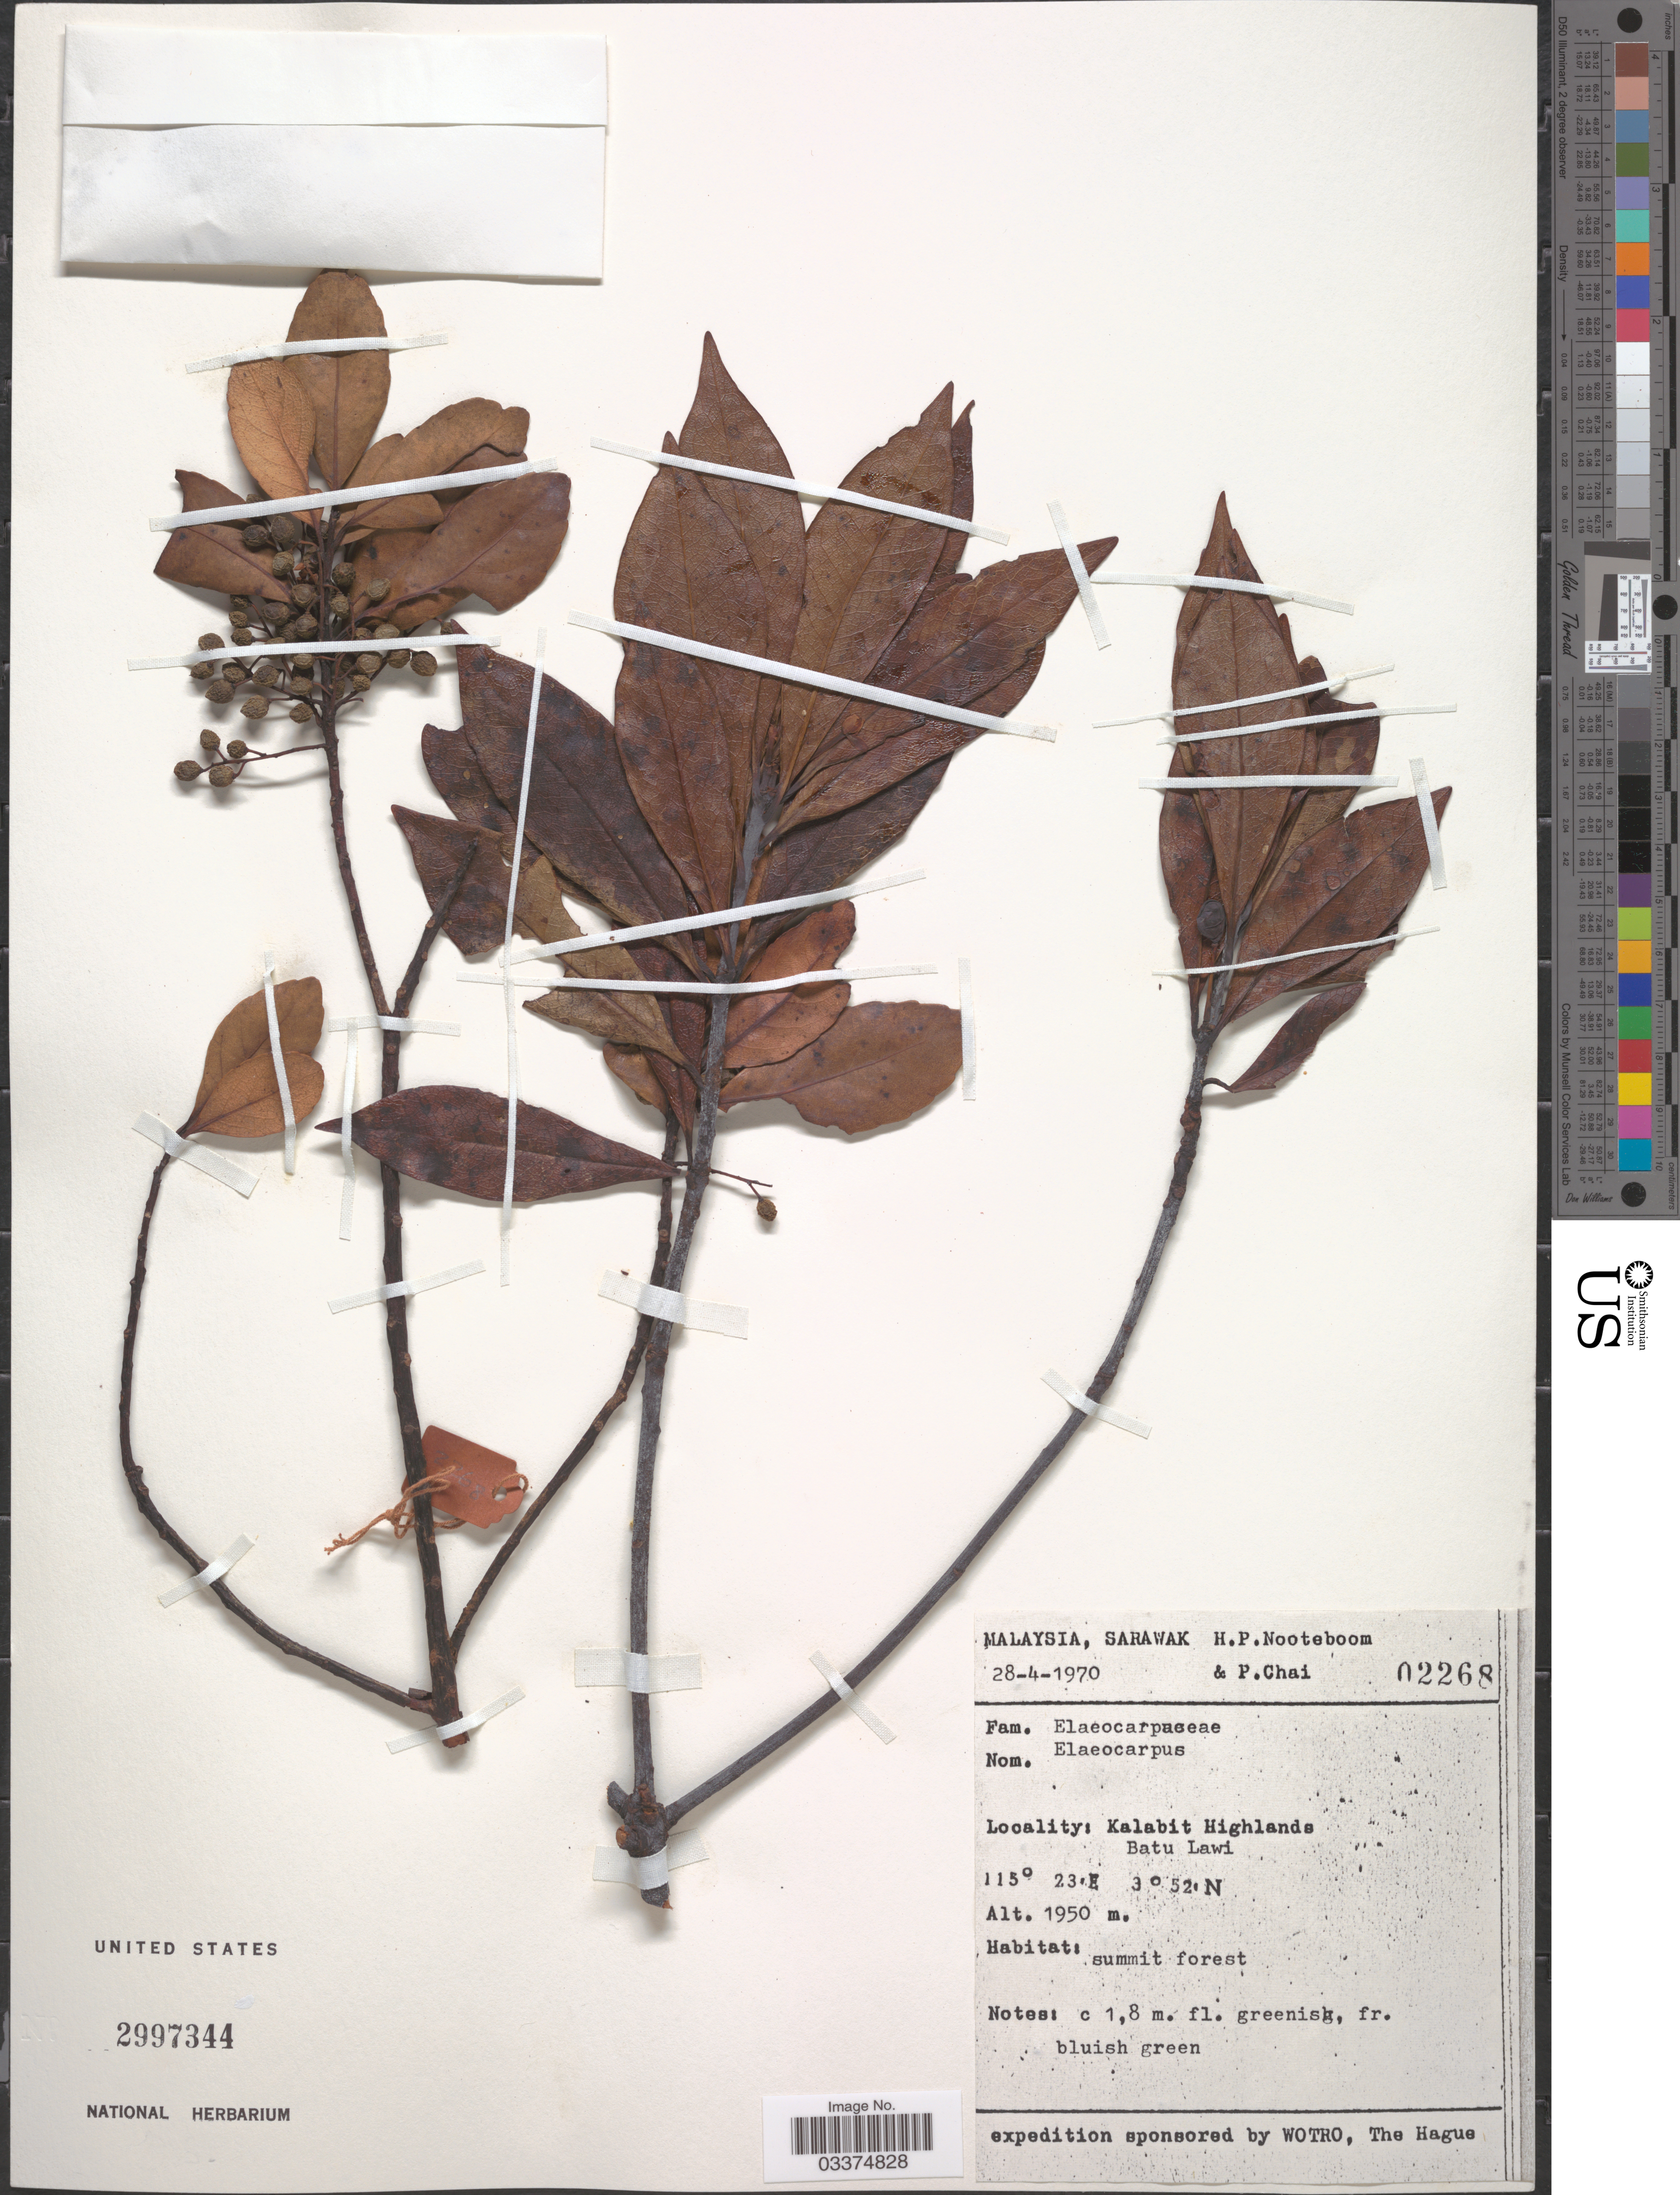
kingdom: Plantae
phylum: Tracheophyta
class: Magnoliopsida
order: Oxalidales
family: Elaeocarpaceae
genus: Elaeocarpus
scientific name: Elaeocarpus sp.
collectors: H. P. Nooteboom & P. Chai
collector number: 02268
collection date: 1970-04-28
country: Malaysia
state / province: Sarawak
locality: Kalabit Highlands Batu Lawi. Summit forest.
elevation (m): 1950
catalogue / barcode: US 2997344